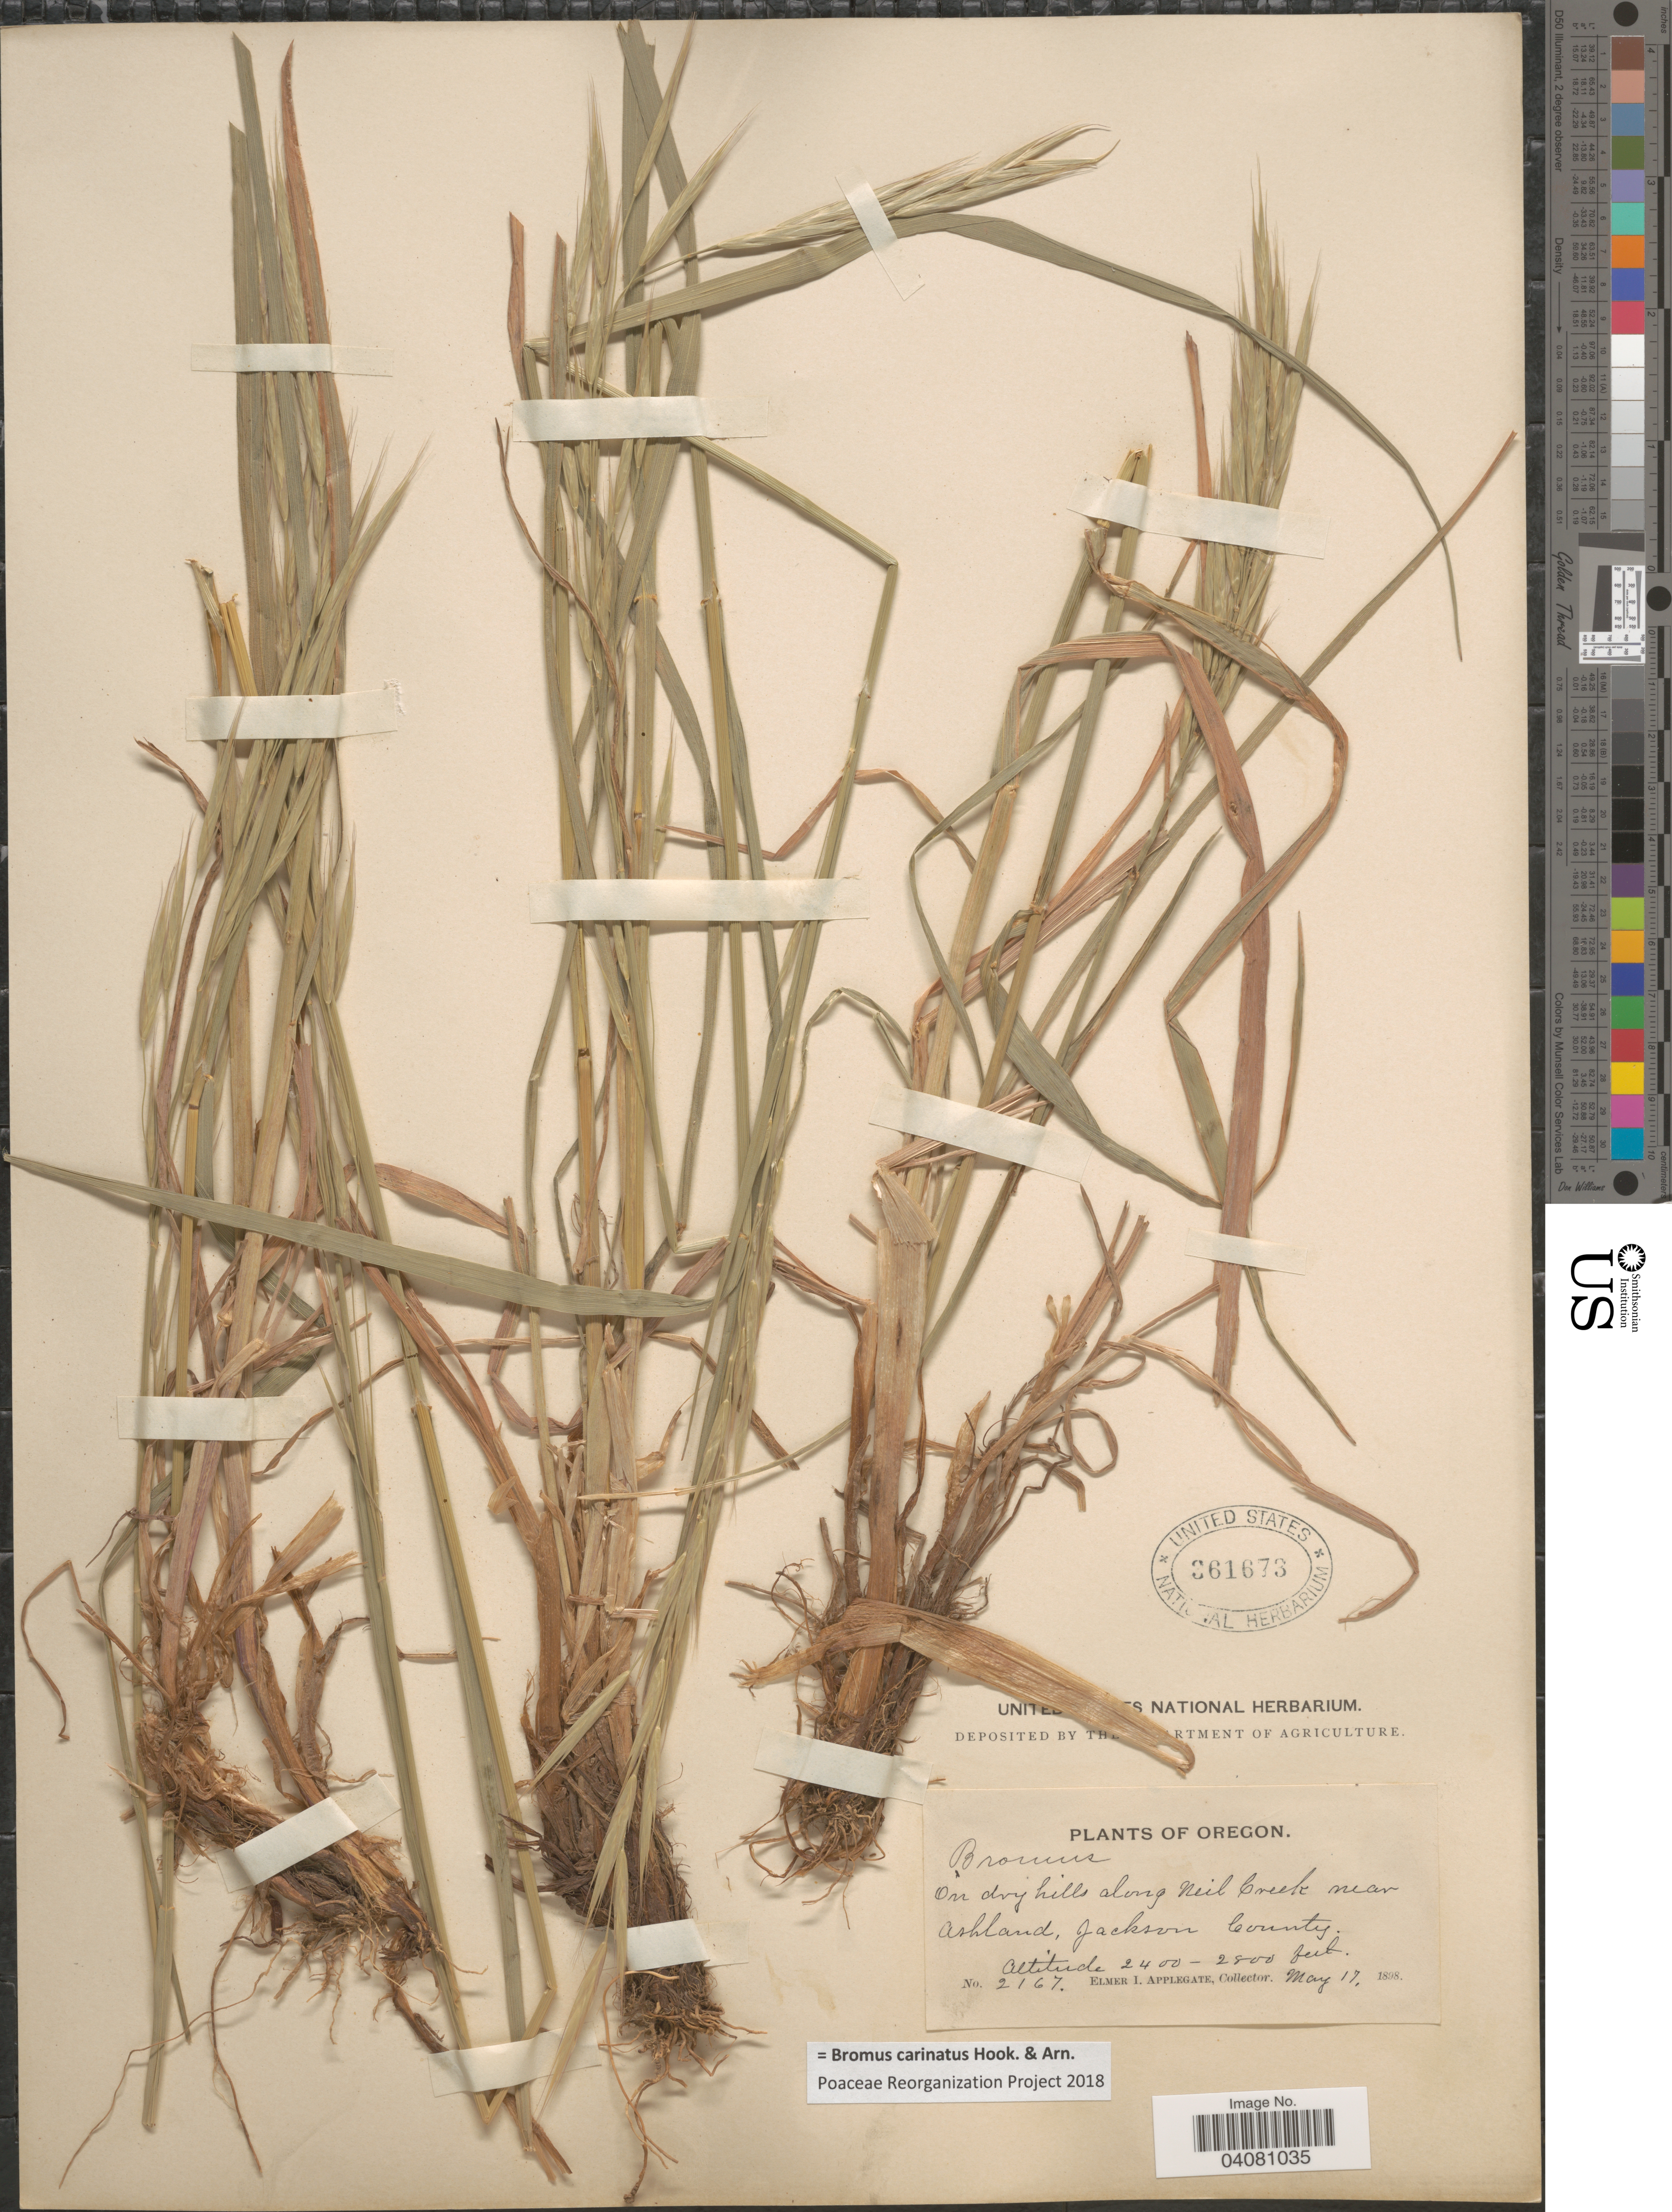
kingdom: Plantae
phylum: Tracheophyta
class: Liliopsida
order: Poales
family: Poaceae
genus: Bromus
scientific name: Bromus carinatus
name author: Hook. & Arn.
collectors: E. I. Applegate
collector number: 2167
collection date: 1898-05-17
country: United States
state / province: Oregon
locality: On dry hill along Neil Creek near Ashland, Jackson County.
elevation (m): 732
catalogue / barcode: US 361673